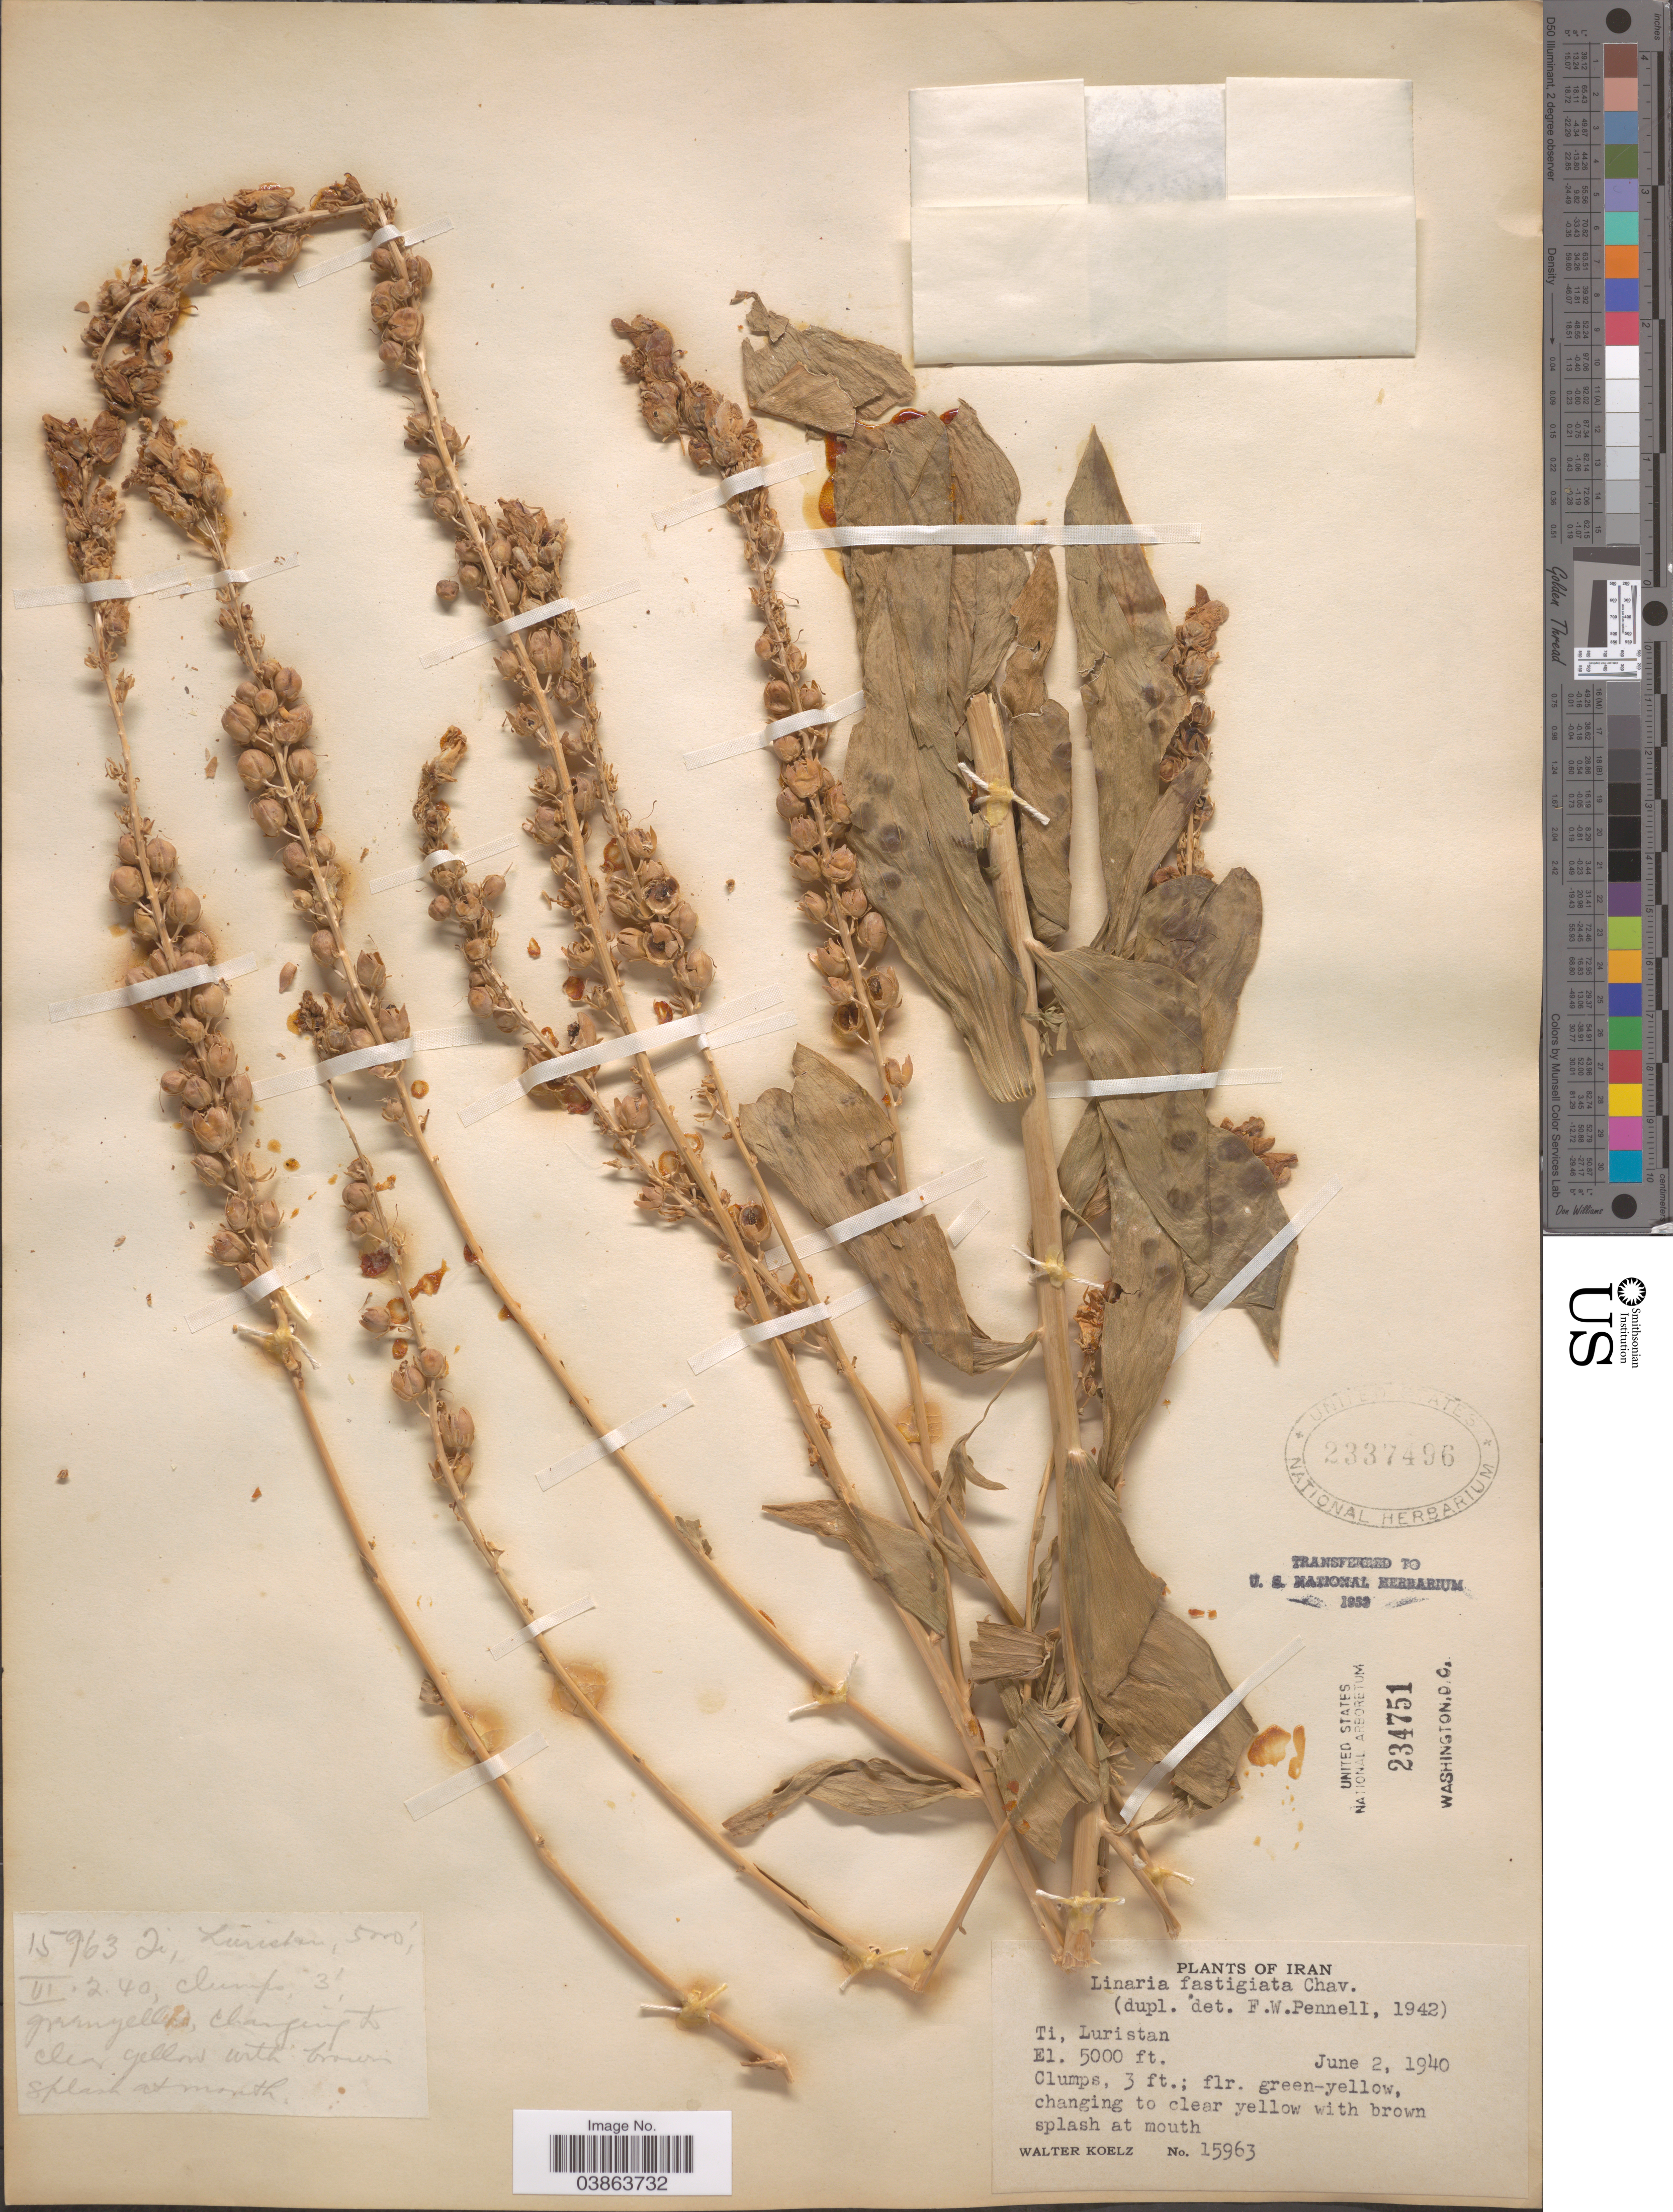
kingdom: Plantae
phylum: Tracheophyta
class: Magnoliopsida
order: Lamiales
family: Plantaginaceae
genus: Linaria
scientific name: Linaria fastigiata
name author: Chav.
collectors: W. N. Koelz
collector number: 15963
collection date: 1940-06-02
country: Iran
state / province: Lorestan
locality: Ti, Luristan.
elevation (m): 1524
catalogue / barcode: US 2337496